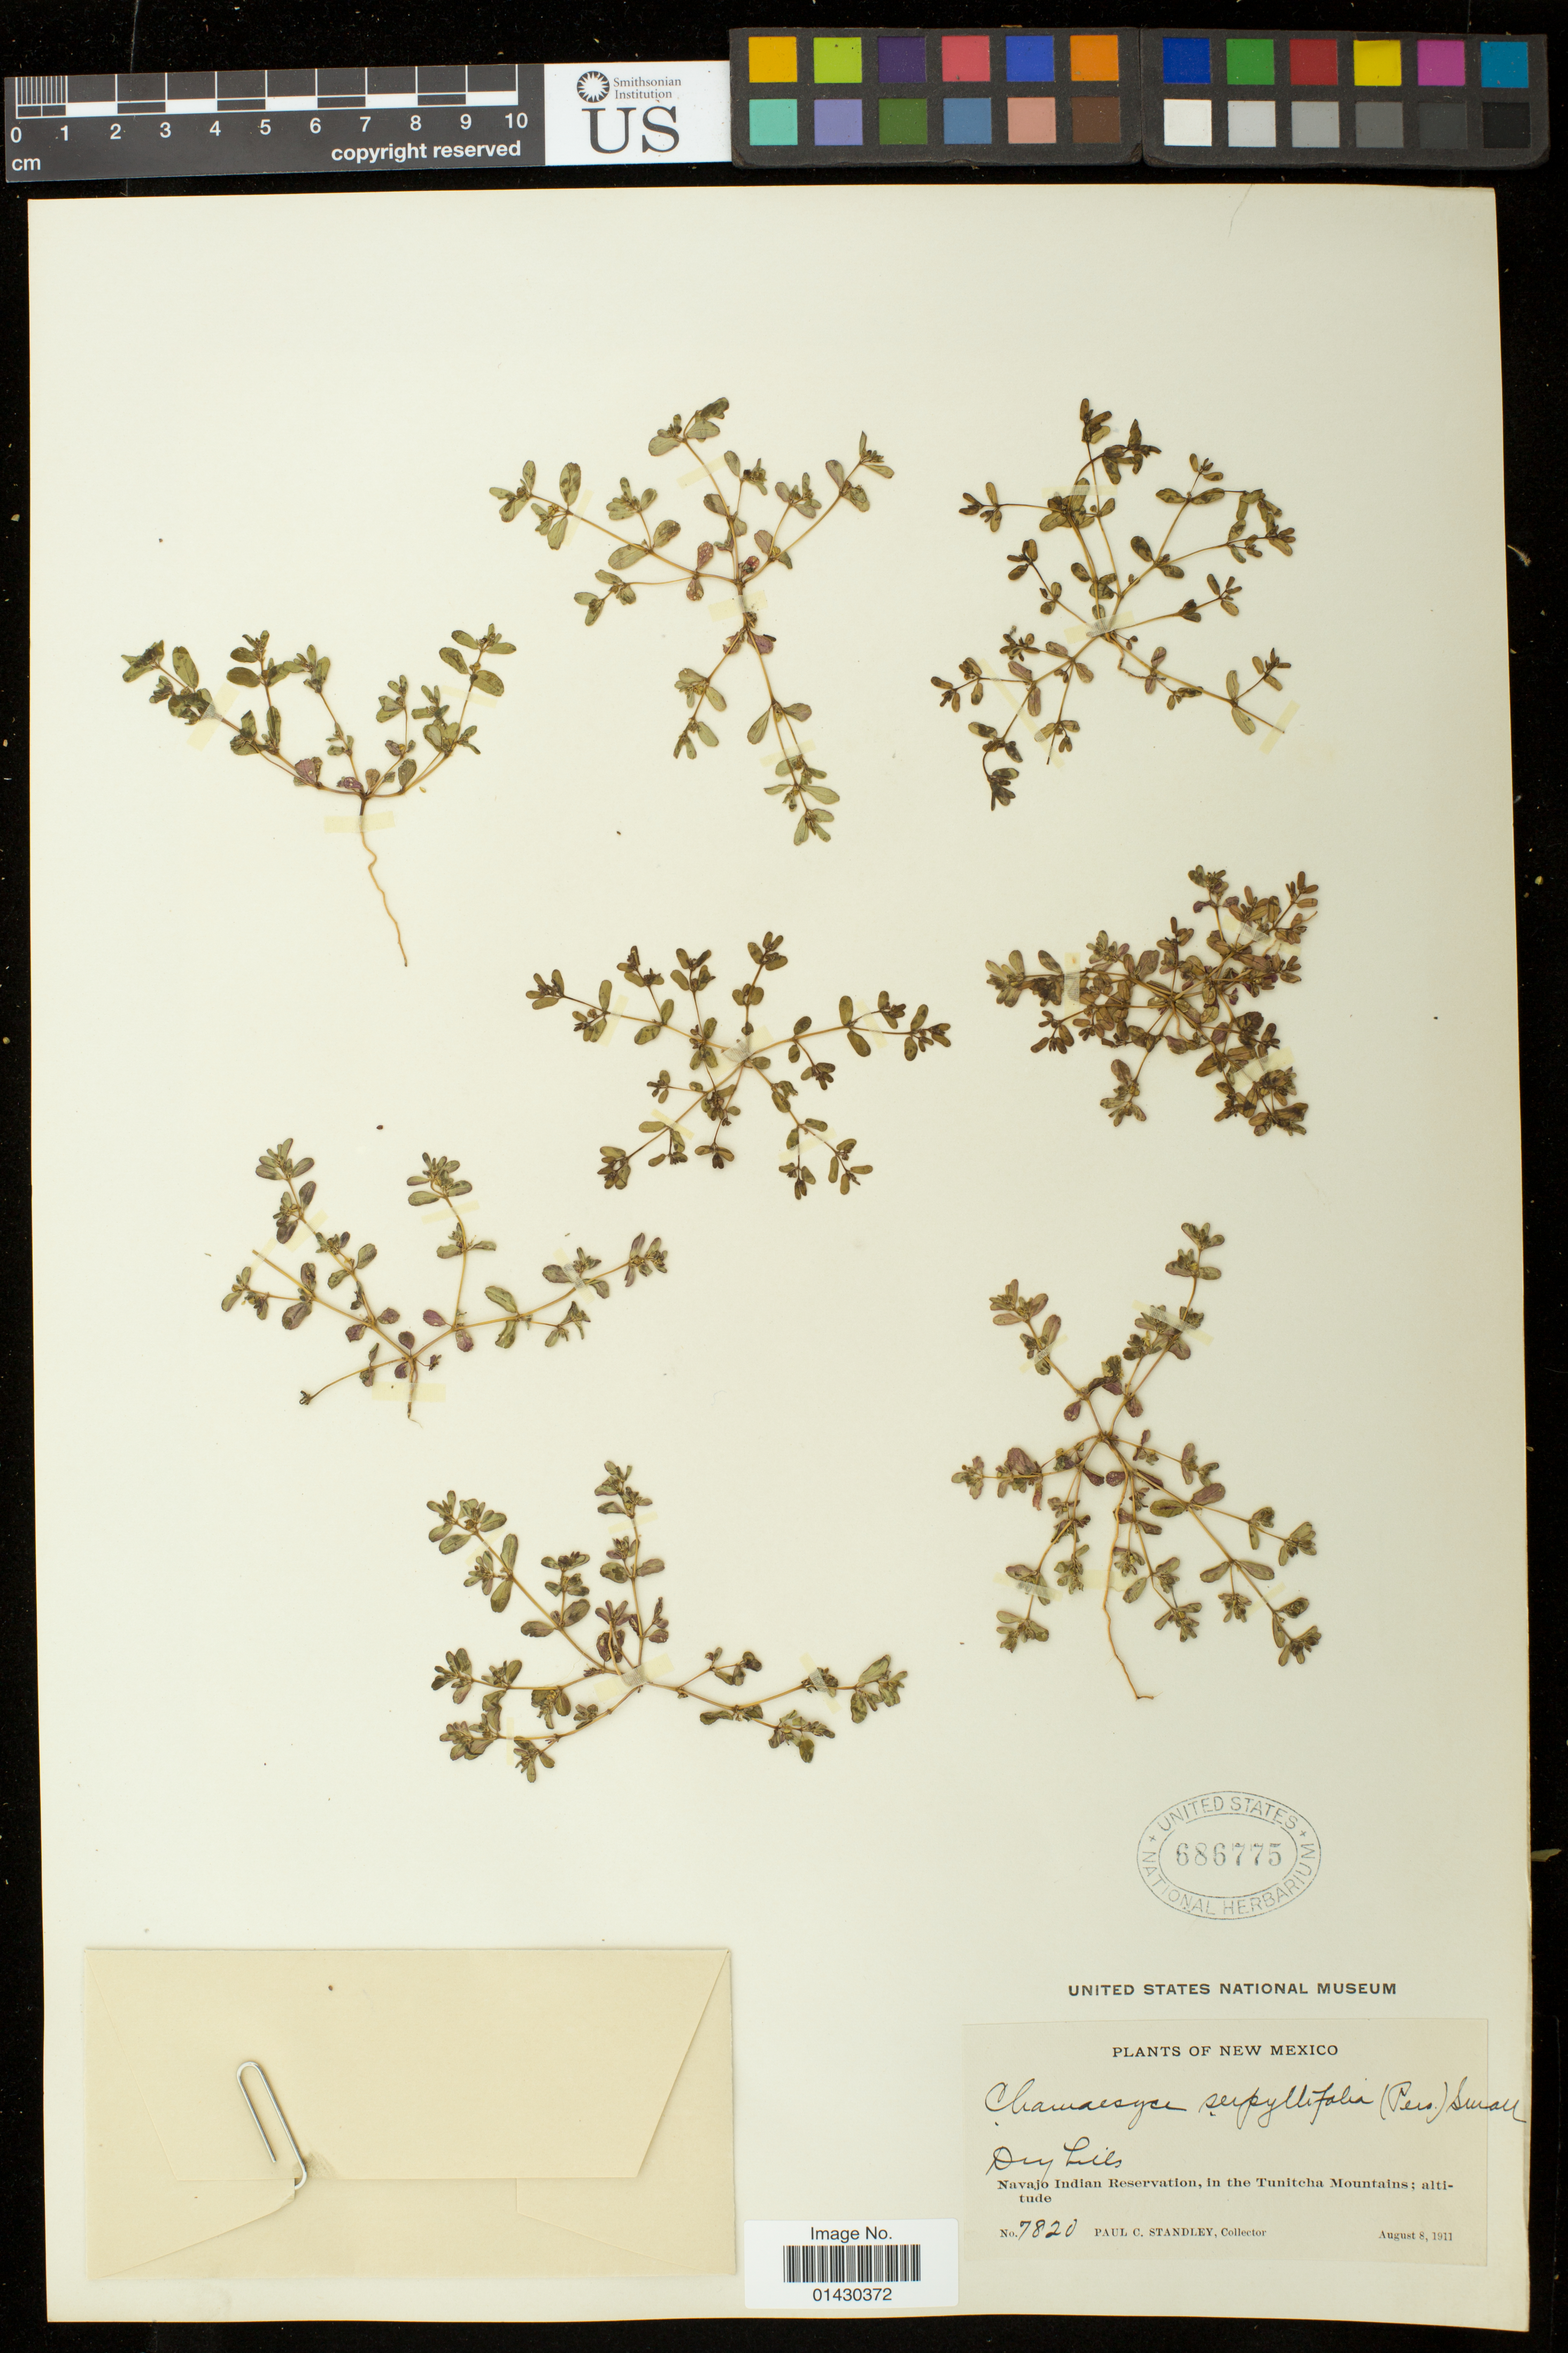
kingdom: Plantae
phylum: Tracheophyta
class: Magnoliopsida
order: Malpighiales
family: Euphorbiaceae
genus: Euphorbia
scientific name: Euphorbia serpillifolia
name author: Pers.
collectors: P. C. Standley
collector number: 7820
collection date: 1911-08-08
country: United States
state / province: New Mexico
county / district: San Juan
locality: Navajo Indian Reservation, in the Tunitcha Mountains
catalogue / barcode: US 686775